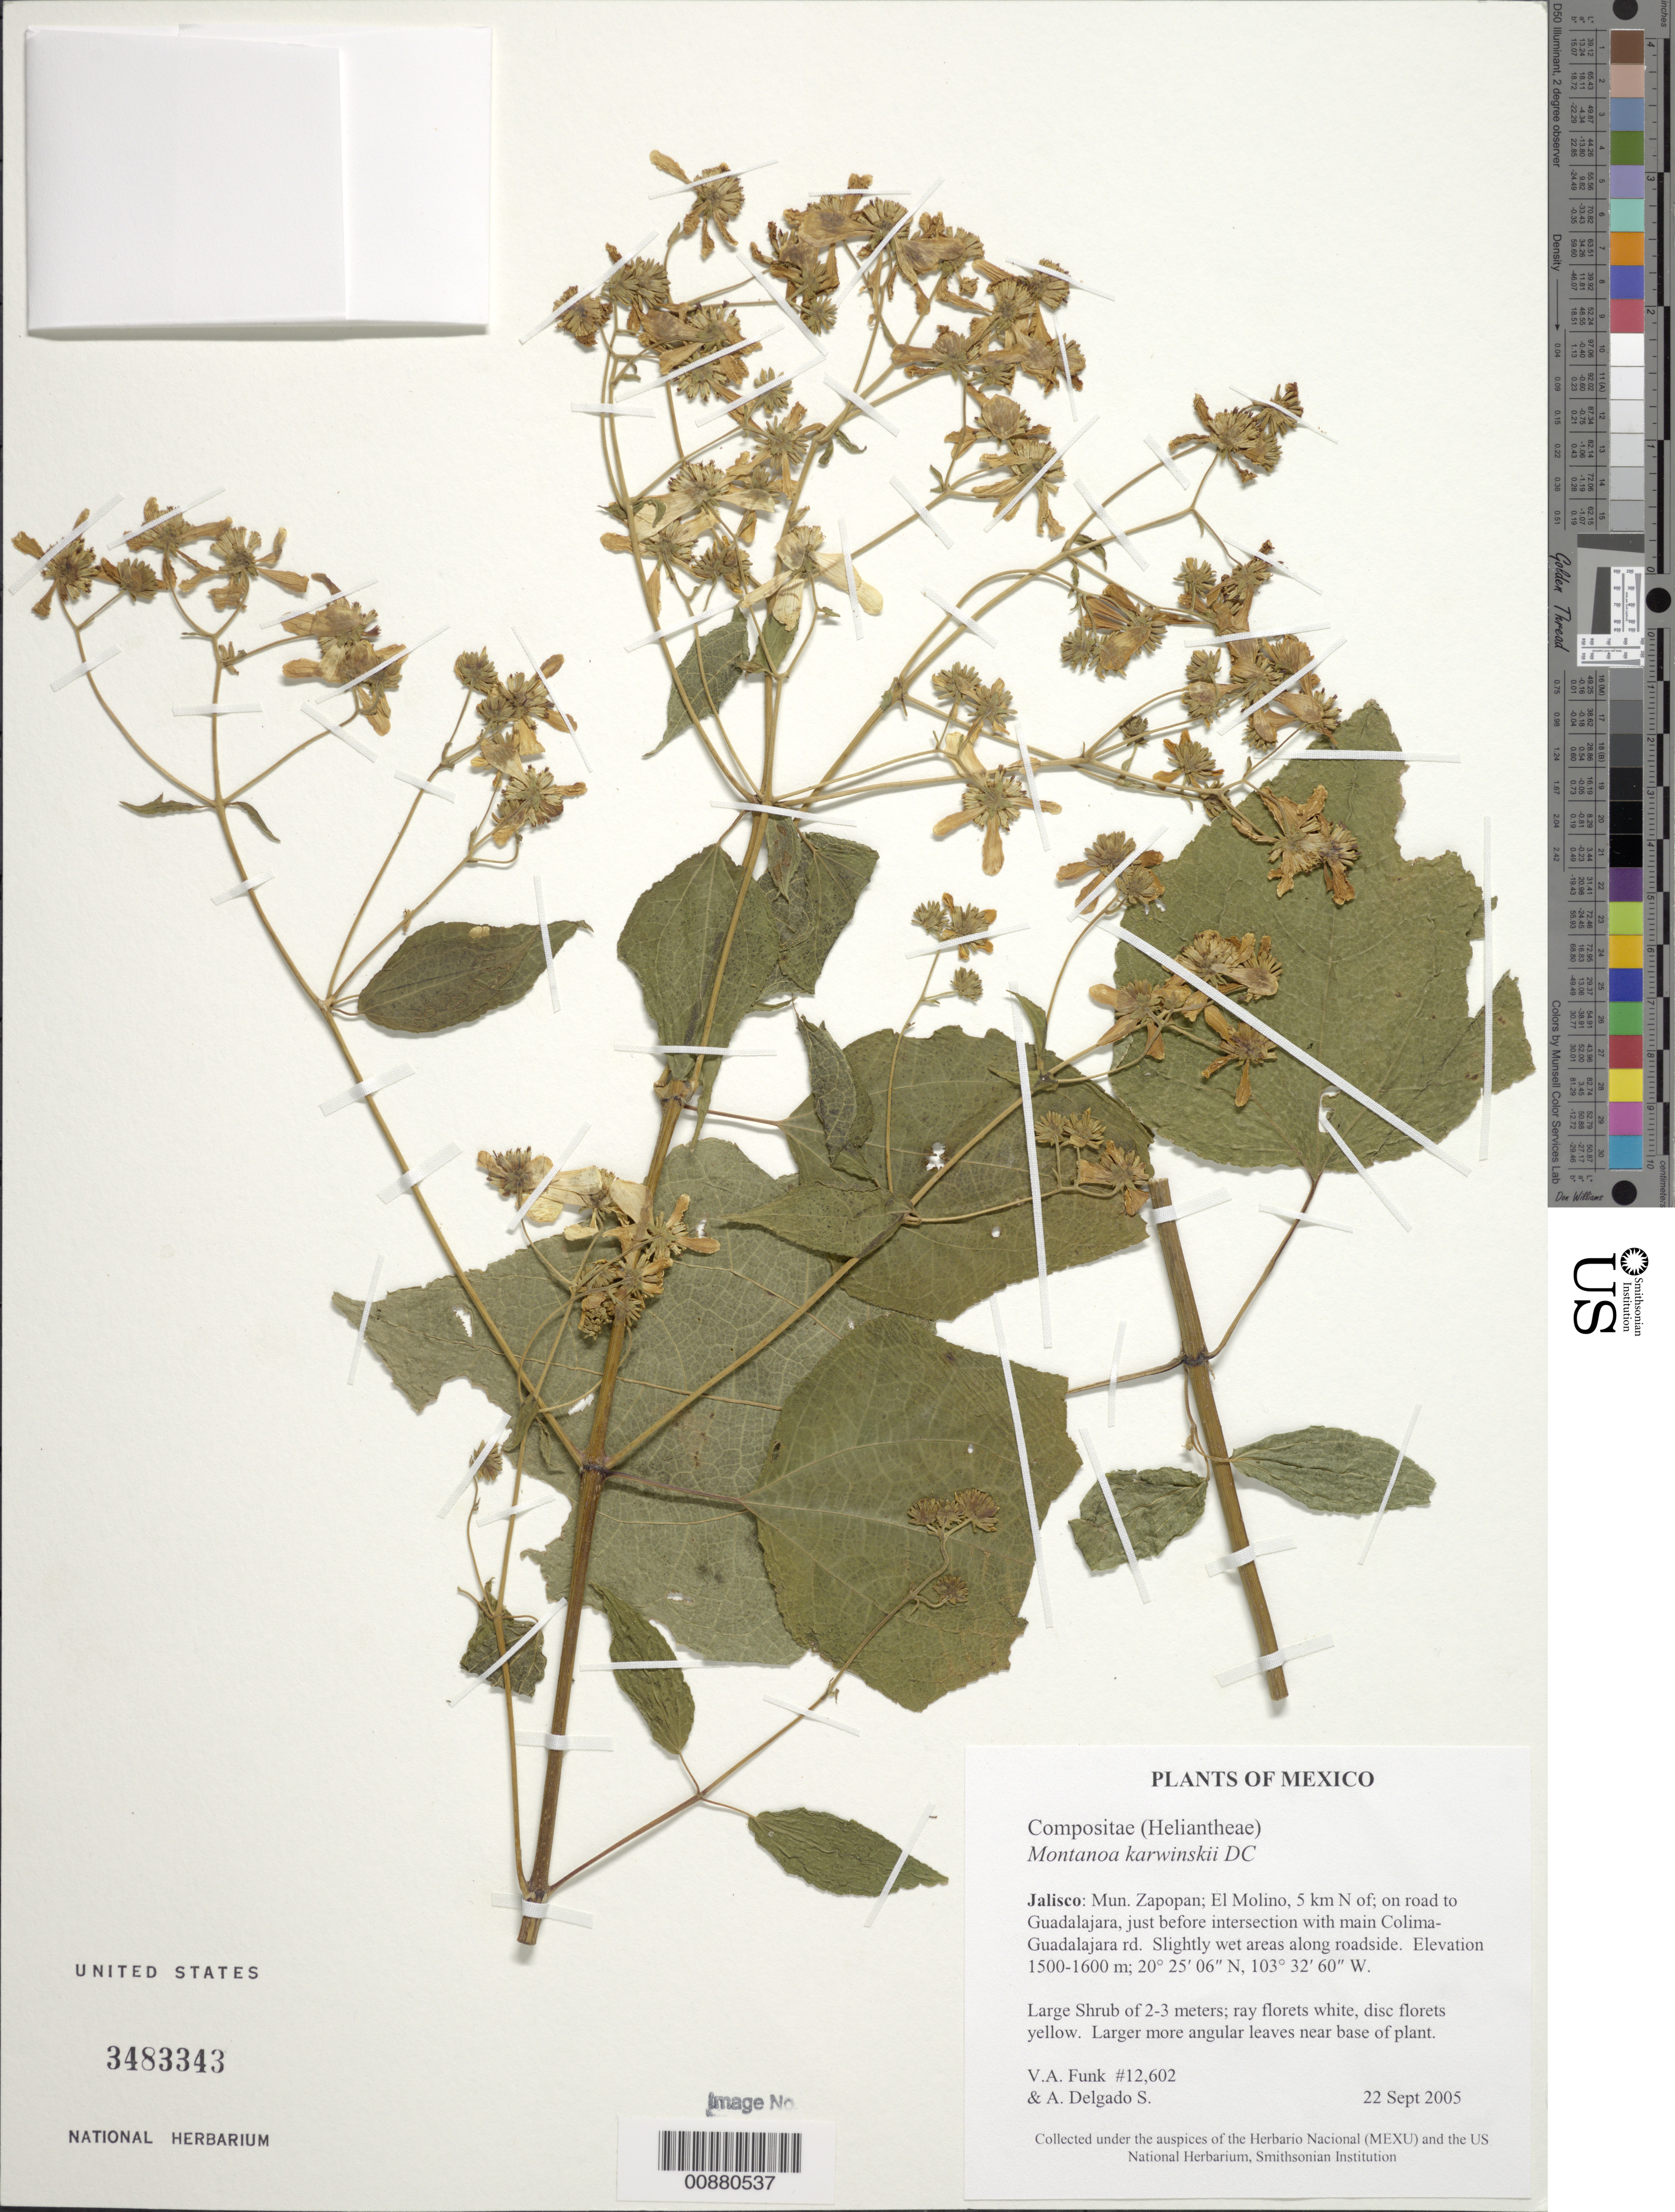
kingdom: Plantae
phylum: Tracheophyta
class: Magnoliopsida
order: Asterales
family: Asteraceae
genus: Montanoa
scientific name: Montanoa karwinskii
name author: DC.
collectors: V. Funk & A. Delgado S.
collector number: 12602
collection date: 2005-09-22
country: Mexico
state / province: Jalisco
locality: Mun. Zapopan, El Molino, 5 km N of; on road to Guadalajara, just before intersection with main Colima-Guadalajara road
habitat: Slightly wet areas along roadside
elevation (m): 1500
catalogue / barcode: US 3483343